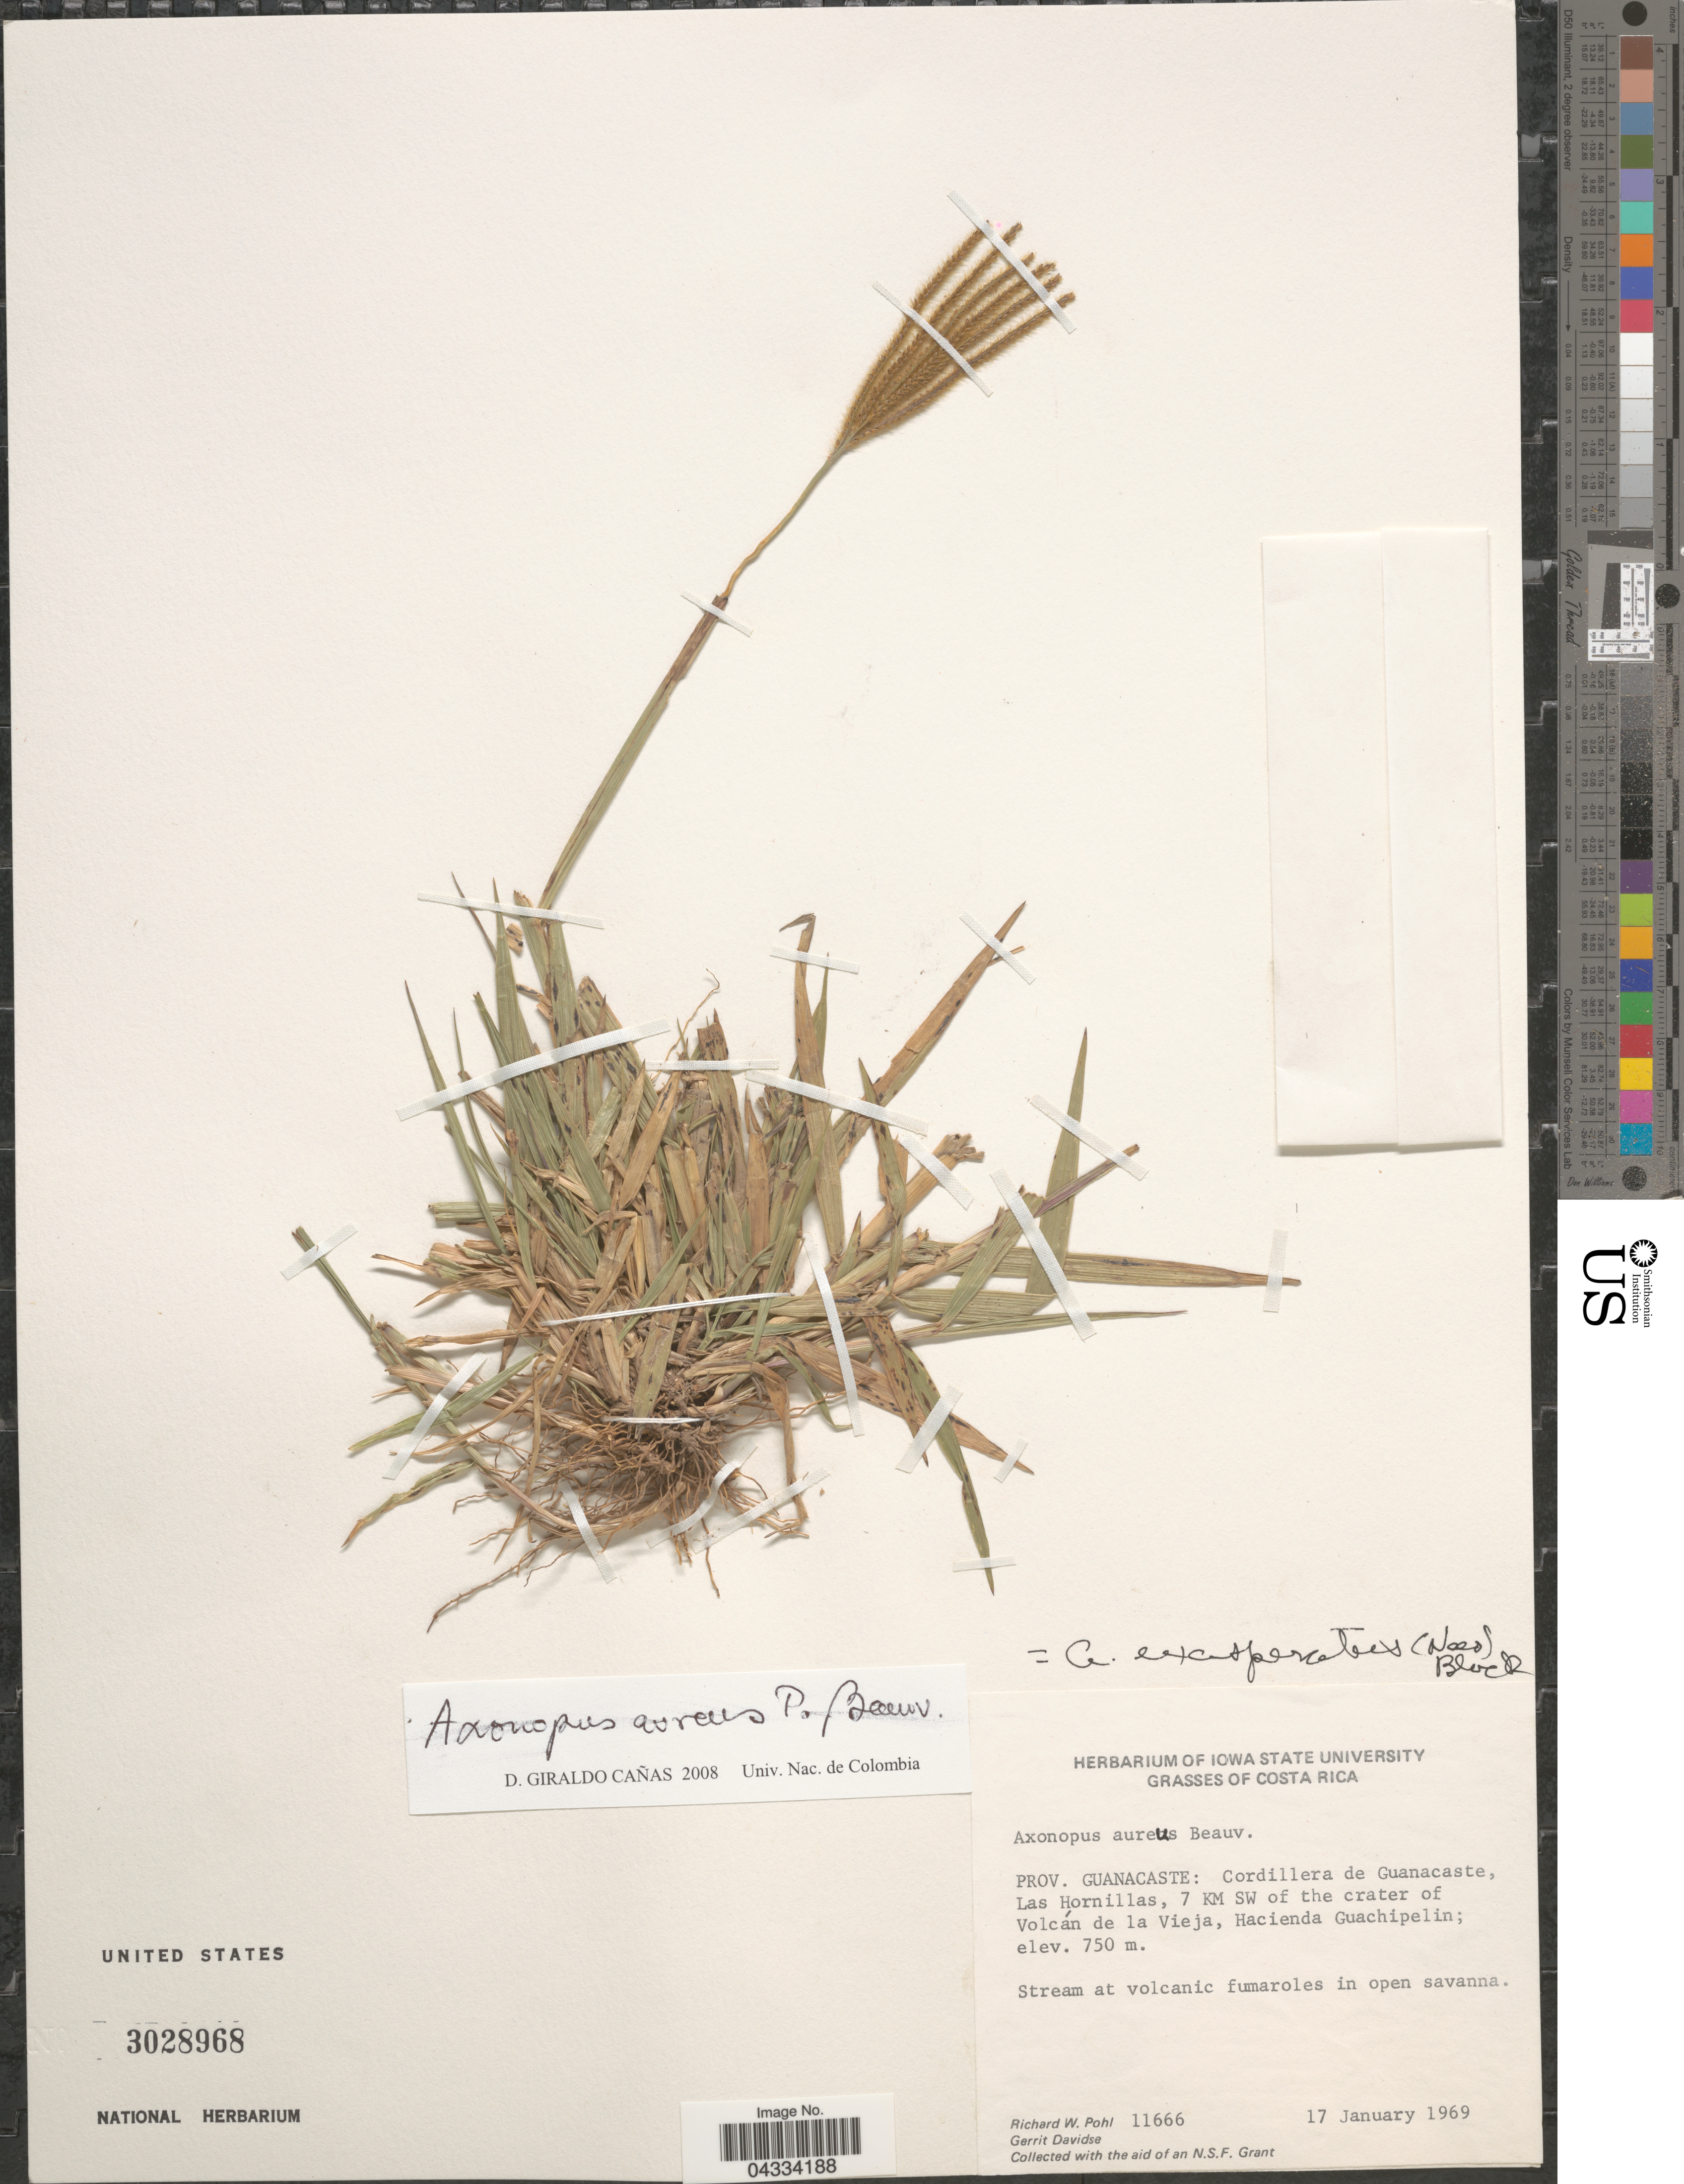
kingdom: Plantae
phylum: Tracheophyta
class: Liliopsida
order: Poales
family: Poaceae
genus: Axonopus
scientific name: Axonopus aureus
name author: P. Beauv.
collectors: R. W. Pohl & G. Davidse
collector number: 11666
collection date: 1969-01-17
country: Costa Rica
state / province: Guanacaste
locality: Cordillera de Guanacaste, Las Hornillas, 7 KM SW of the crater of Volcán de la Vieja, Hacienda Guachipelin.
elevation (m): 750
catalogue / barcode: US 3028968